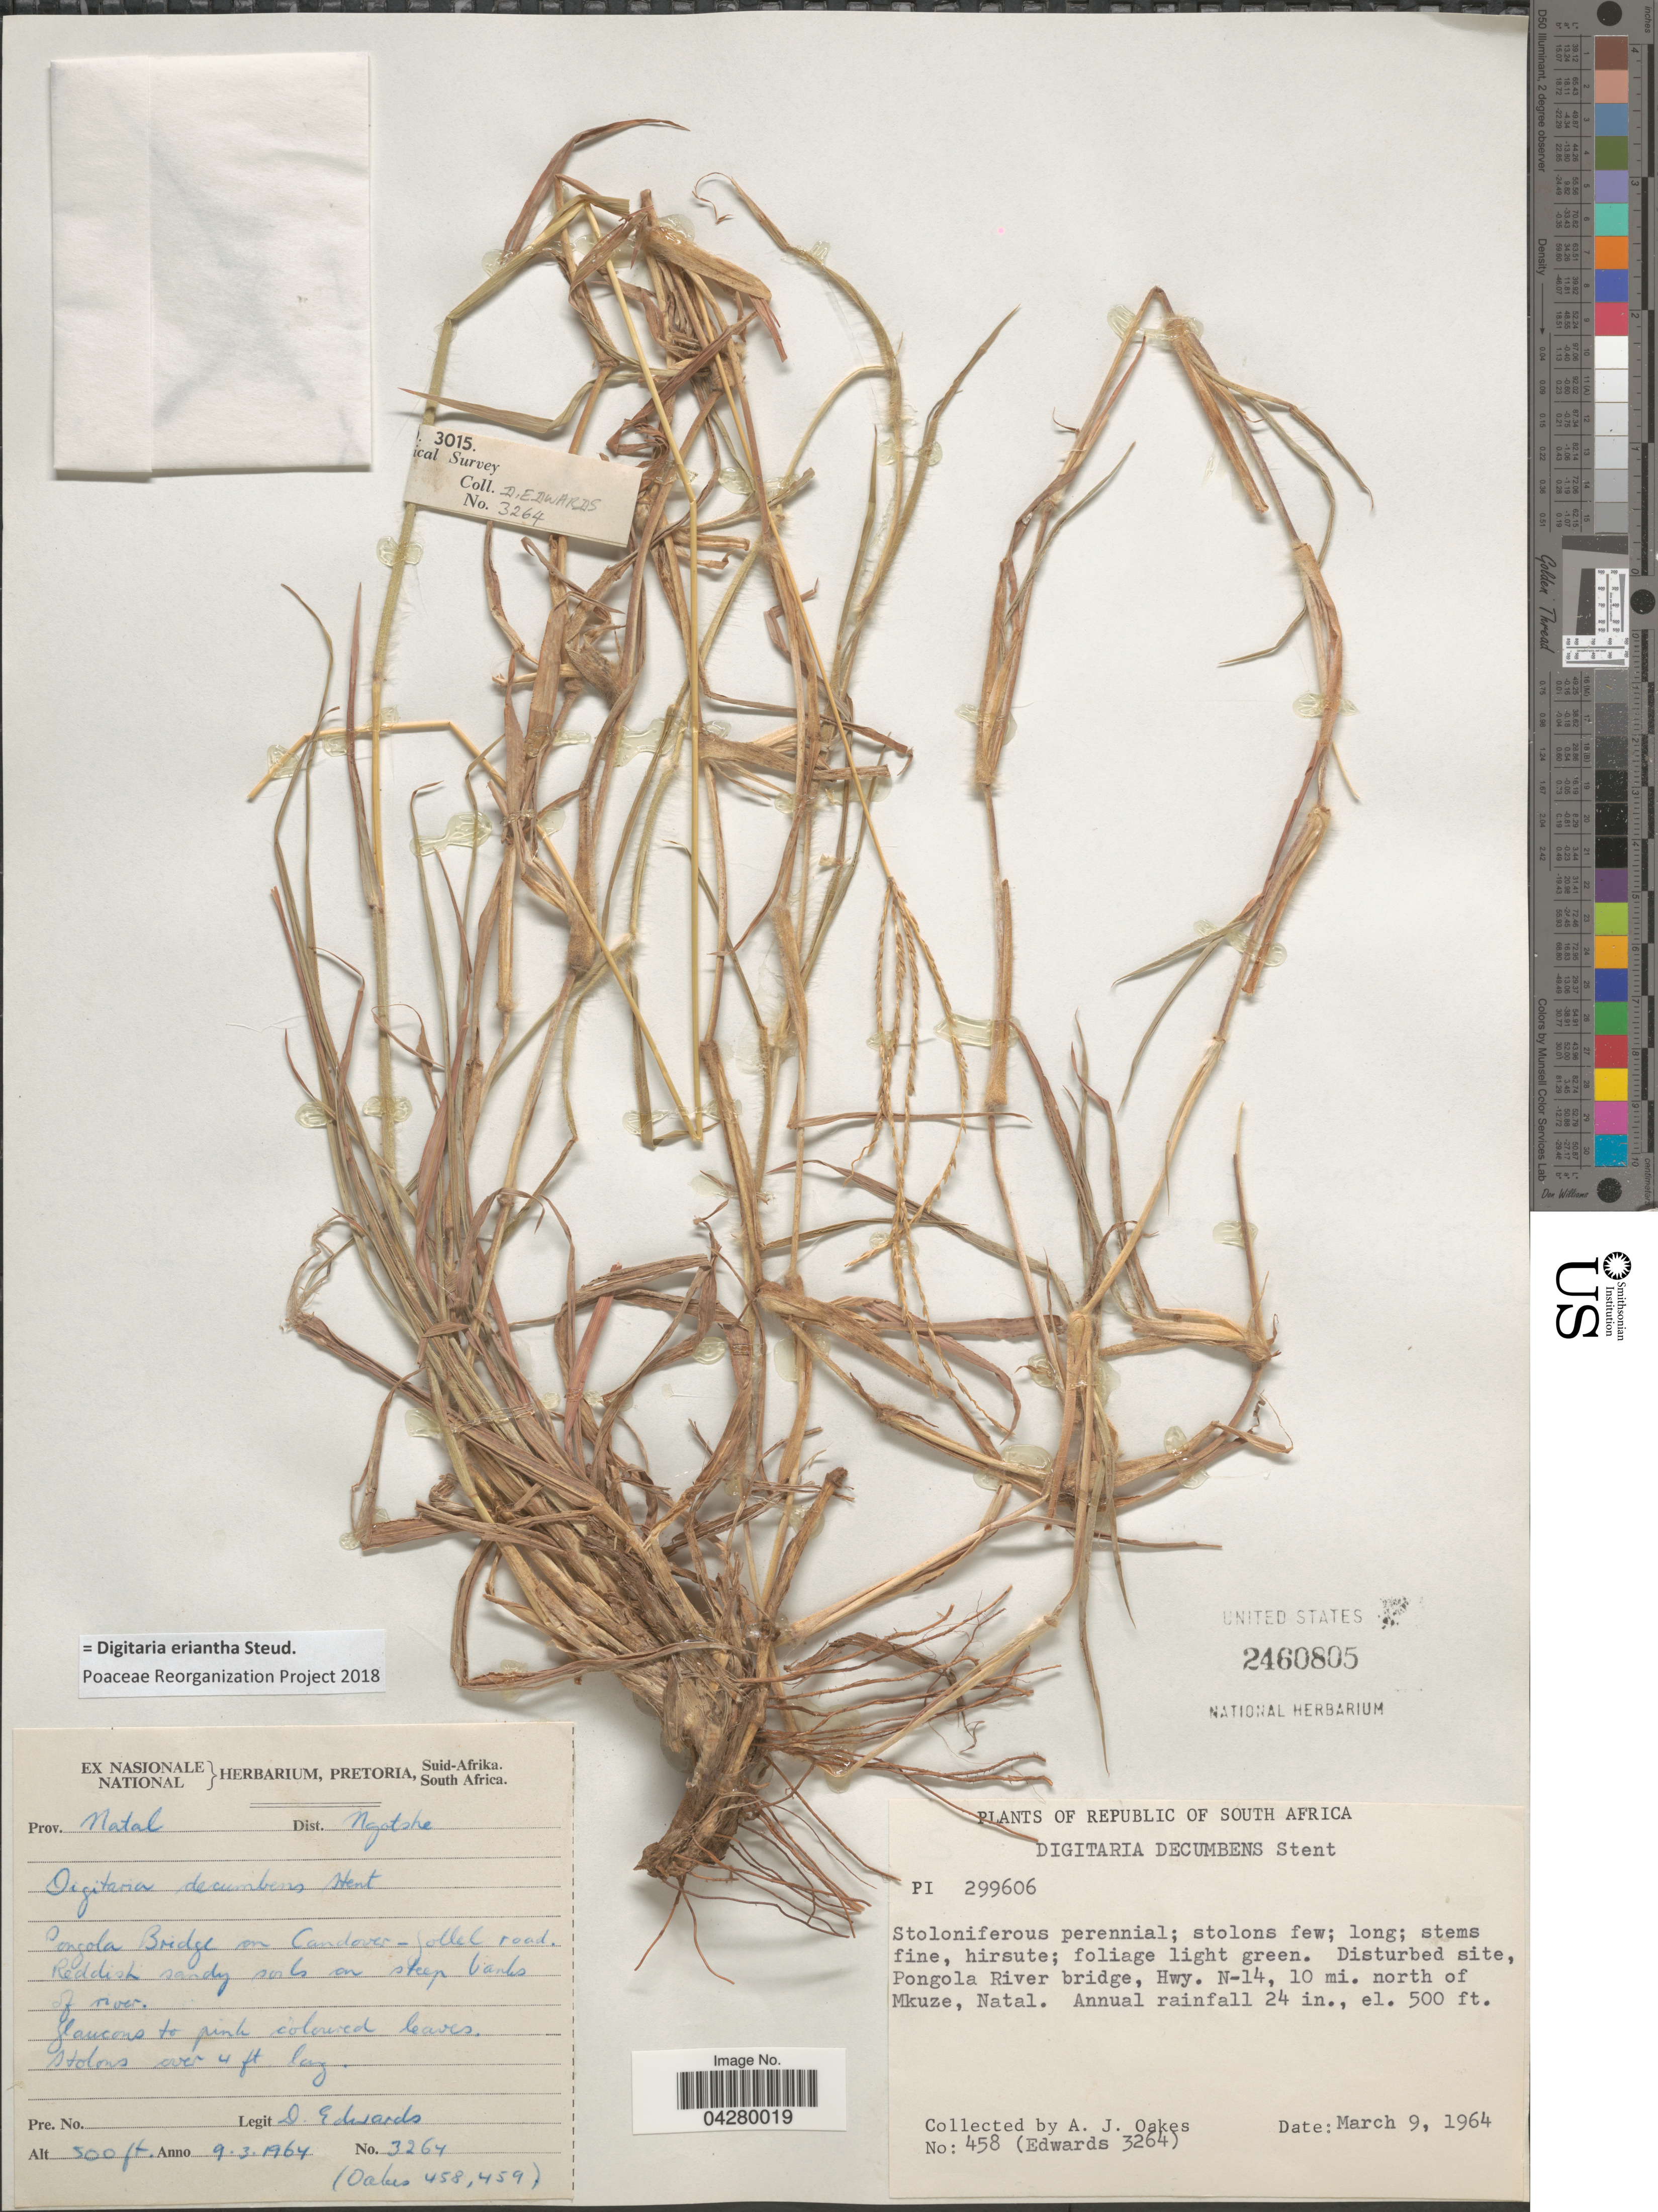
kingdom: Plantae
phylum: Tracheophyta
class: Liliopsida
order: Poales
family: Poaceae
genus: Digitaria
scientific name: Digitaria eriantha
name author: Steud.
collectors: A. Oakes & -. Edwards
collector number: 3264/458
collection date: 1964-03-09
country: South Africa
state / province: KwaZulu-Natal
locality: Prov. Natal. Dist. Ngotshe. Pongola Bridge on Candover- [illegible text] road. Republic of South Africa. Hwy. N-14, 10 mi. north of Mkuze, Natal.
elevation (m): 152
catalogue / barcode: US 2460805